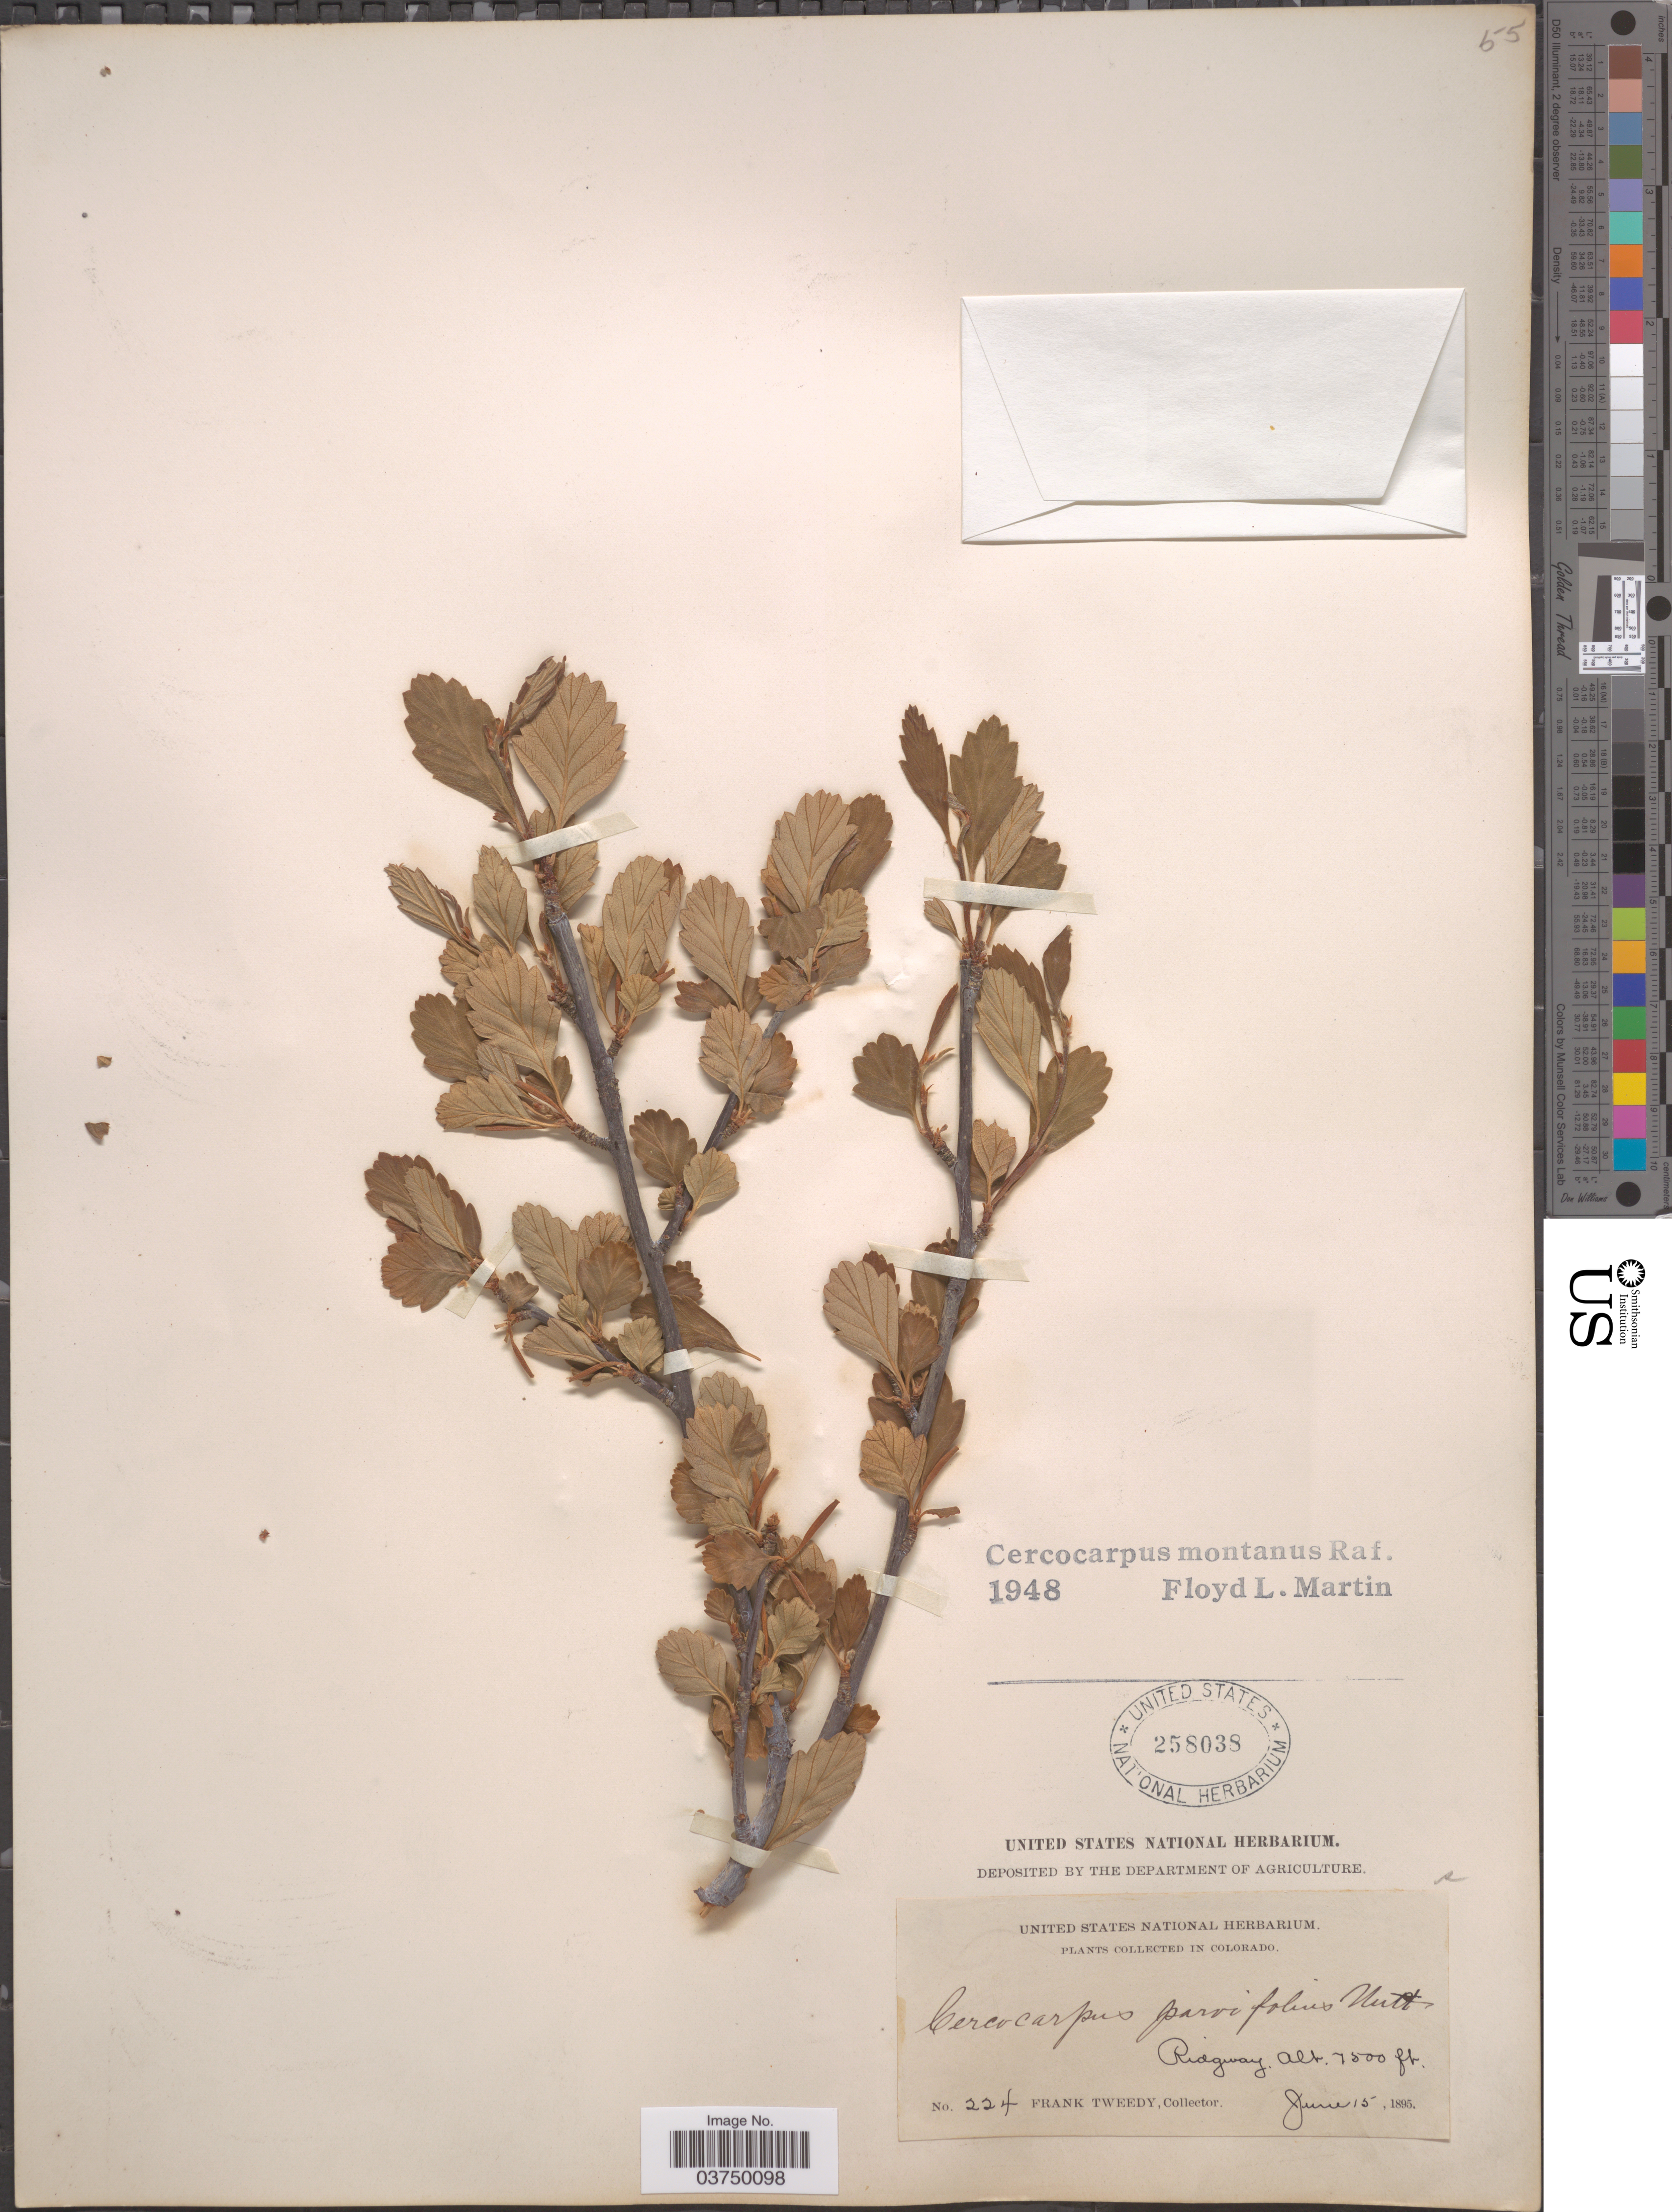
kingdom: Plantae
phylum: Tracheophyta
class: Magnoliopsida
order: Rosales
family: Rosaceae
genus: Cercocarpus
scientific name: Cercocarpus montanus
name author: Raf.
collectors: F. Tweedy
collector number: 224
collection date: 1895-06-15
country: United States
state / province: Colorado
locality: Ridgway.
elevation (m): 2286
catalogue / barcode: US 258038